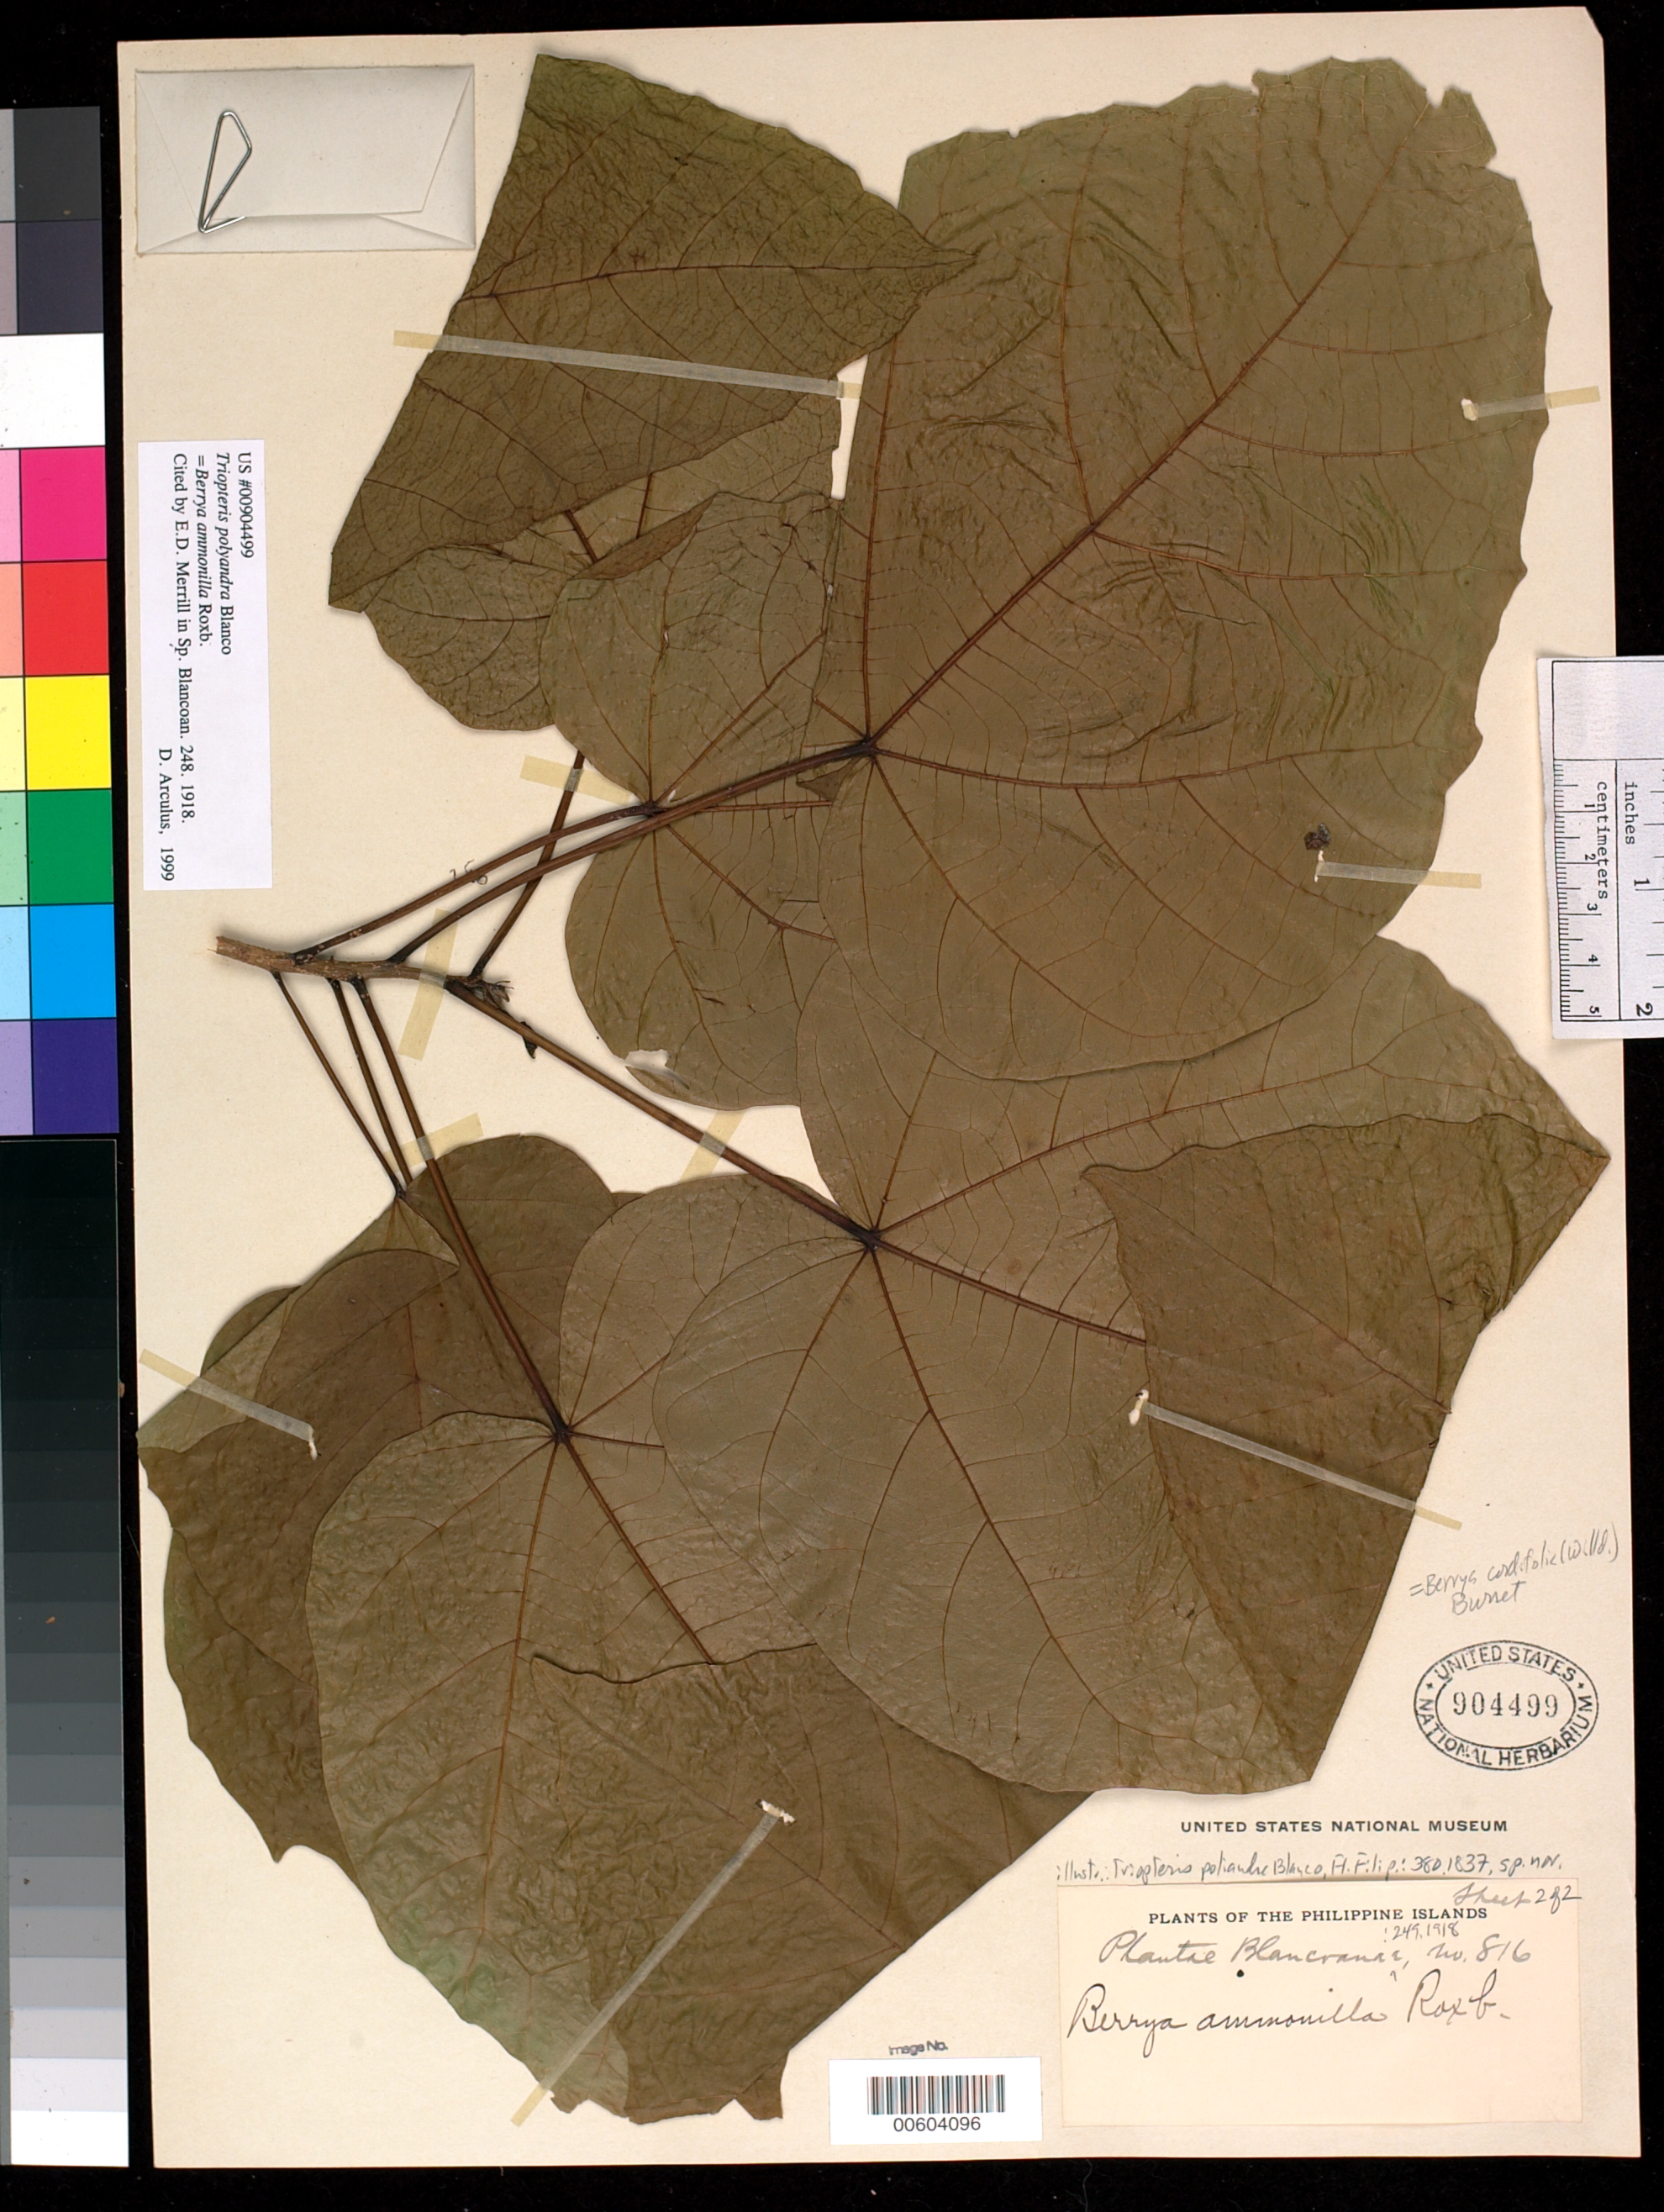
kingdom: Plantae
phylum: Tracheophyta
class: Magnoliopsida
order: Malvales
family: Malvaceae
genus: Berrya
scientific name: Berrya polyandra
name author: Blanco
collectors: E. D. Merrill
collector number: Sp. Blancoan. 0816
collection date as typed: Jan 1915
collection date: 1915-01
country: Philippines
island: Luzon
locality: Manila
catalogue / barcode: US 904499